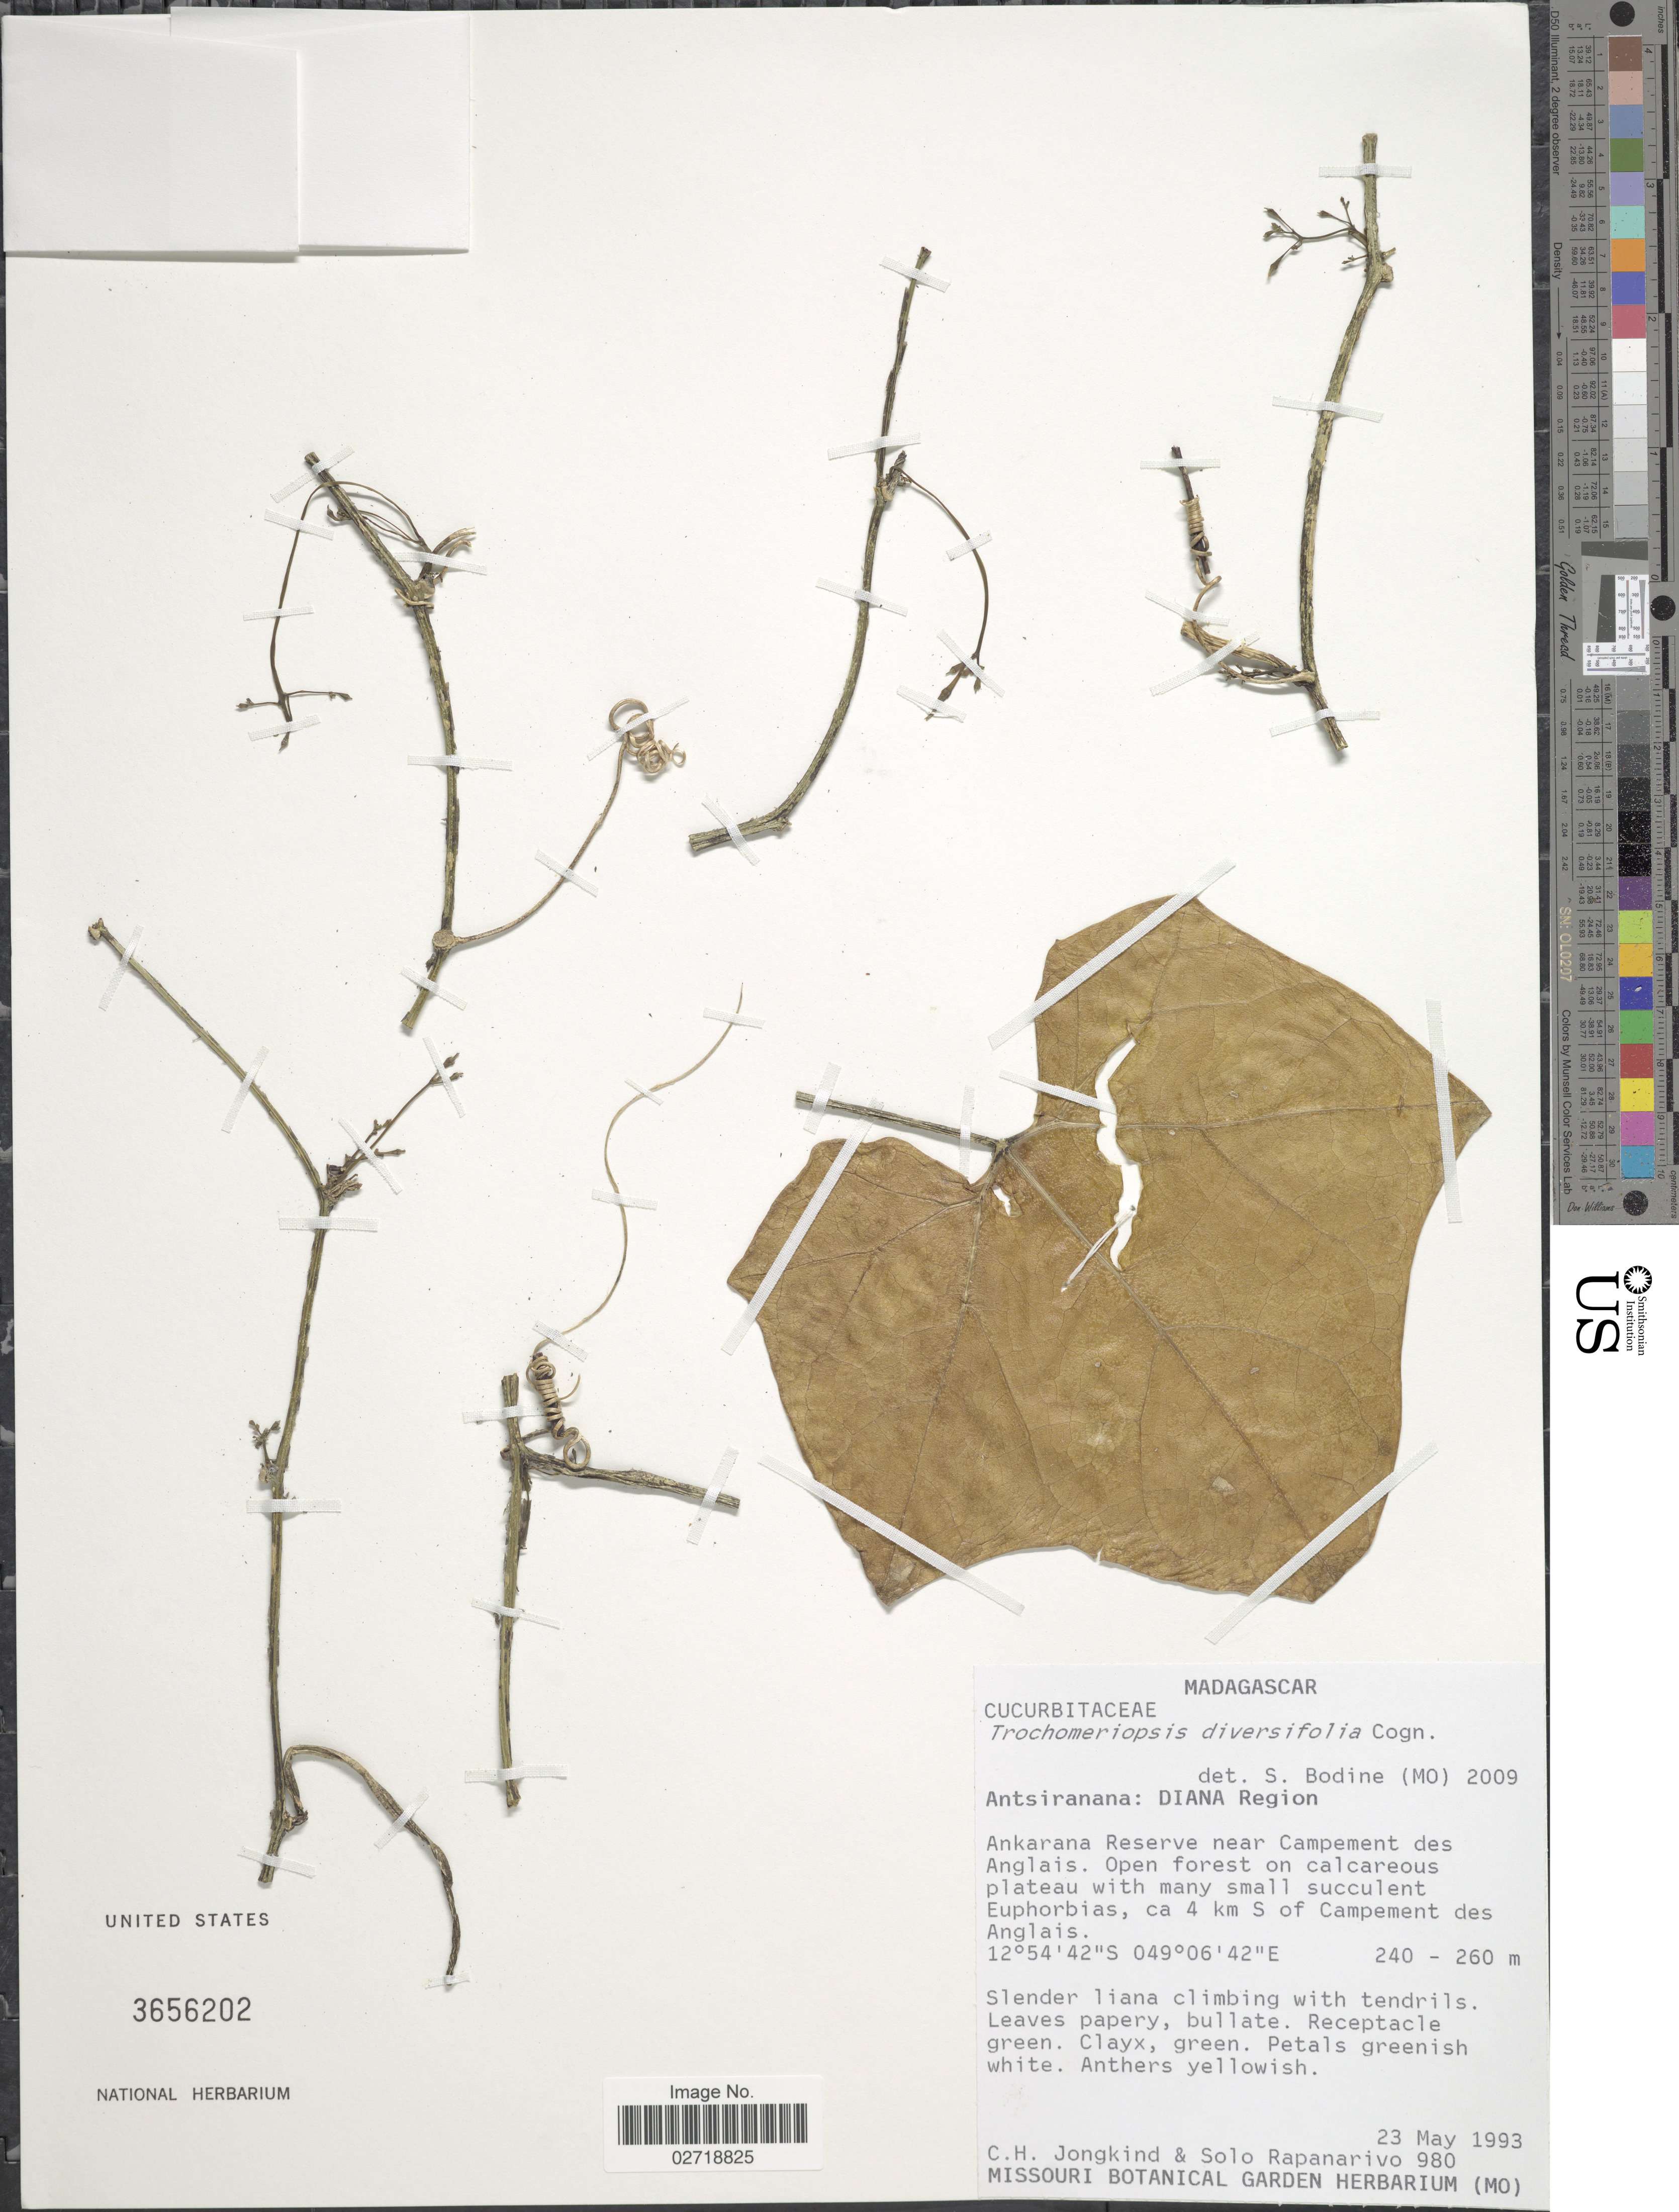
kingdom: Plantae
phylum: Tracheophyta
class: Magnoliopsida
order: Cucurbitales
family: Cucurbitaceae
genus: Trochomeriopsis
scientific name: Trochomeriopsis diversifolia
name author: Cogn.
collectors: C. C. Jongkind & S. Rapanarivo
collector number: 980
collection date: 1993-05-23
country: Madagascar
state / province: Diana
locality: Diana Region. Ankarana Reserve near Campement des Anglais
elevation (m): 240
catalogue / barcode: US 3656202